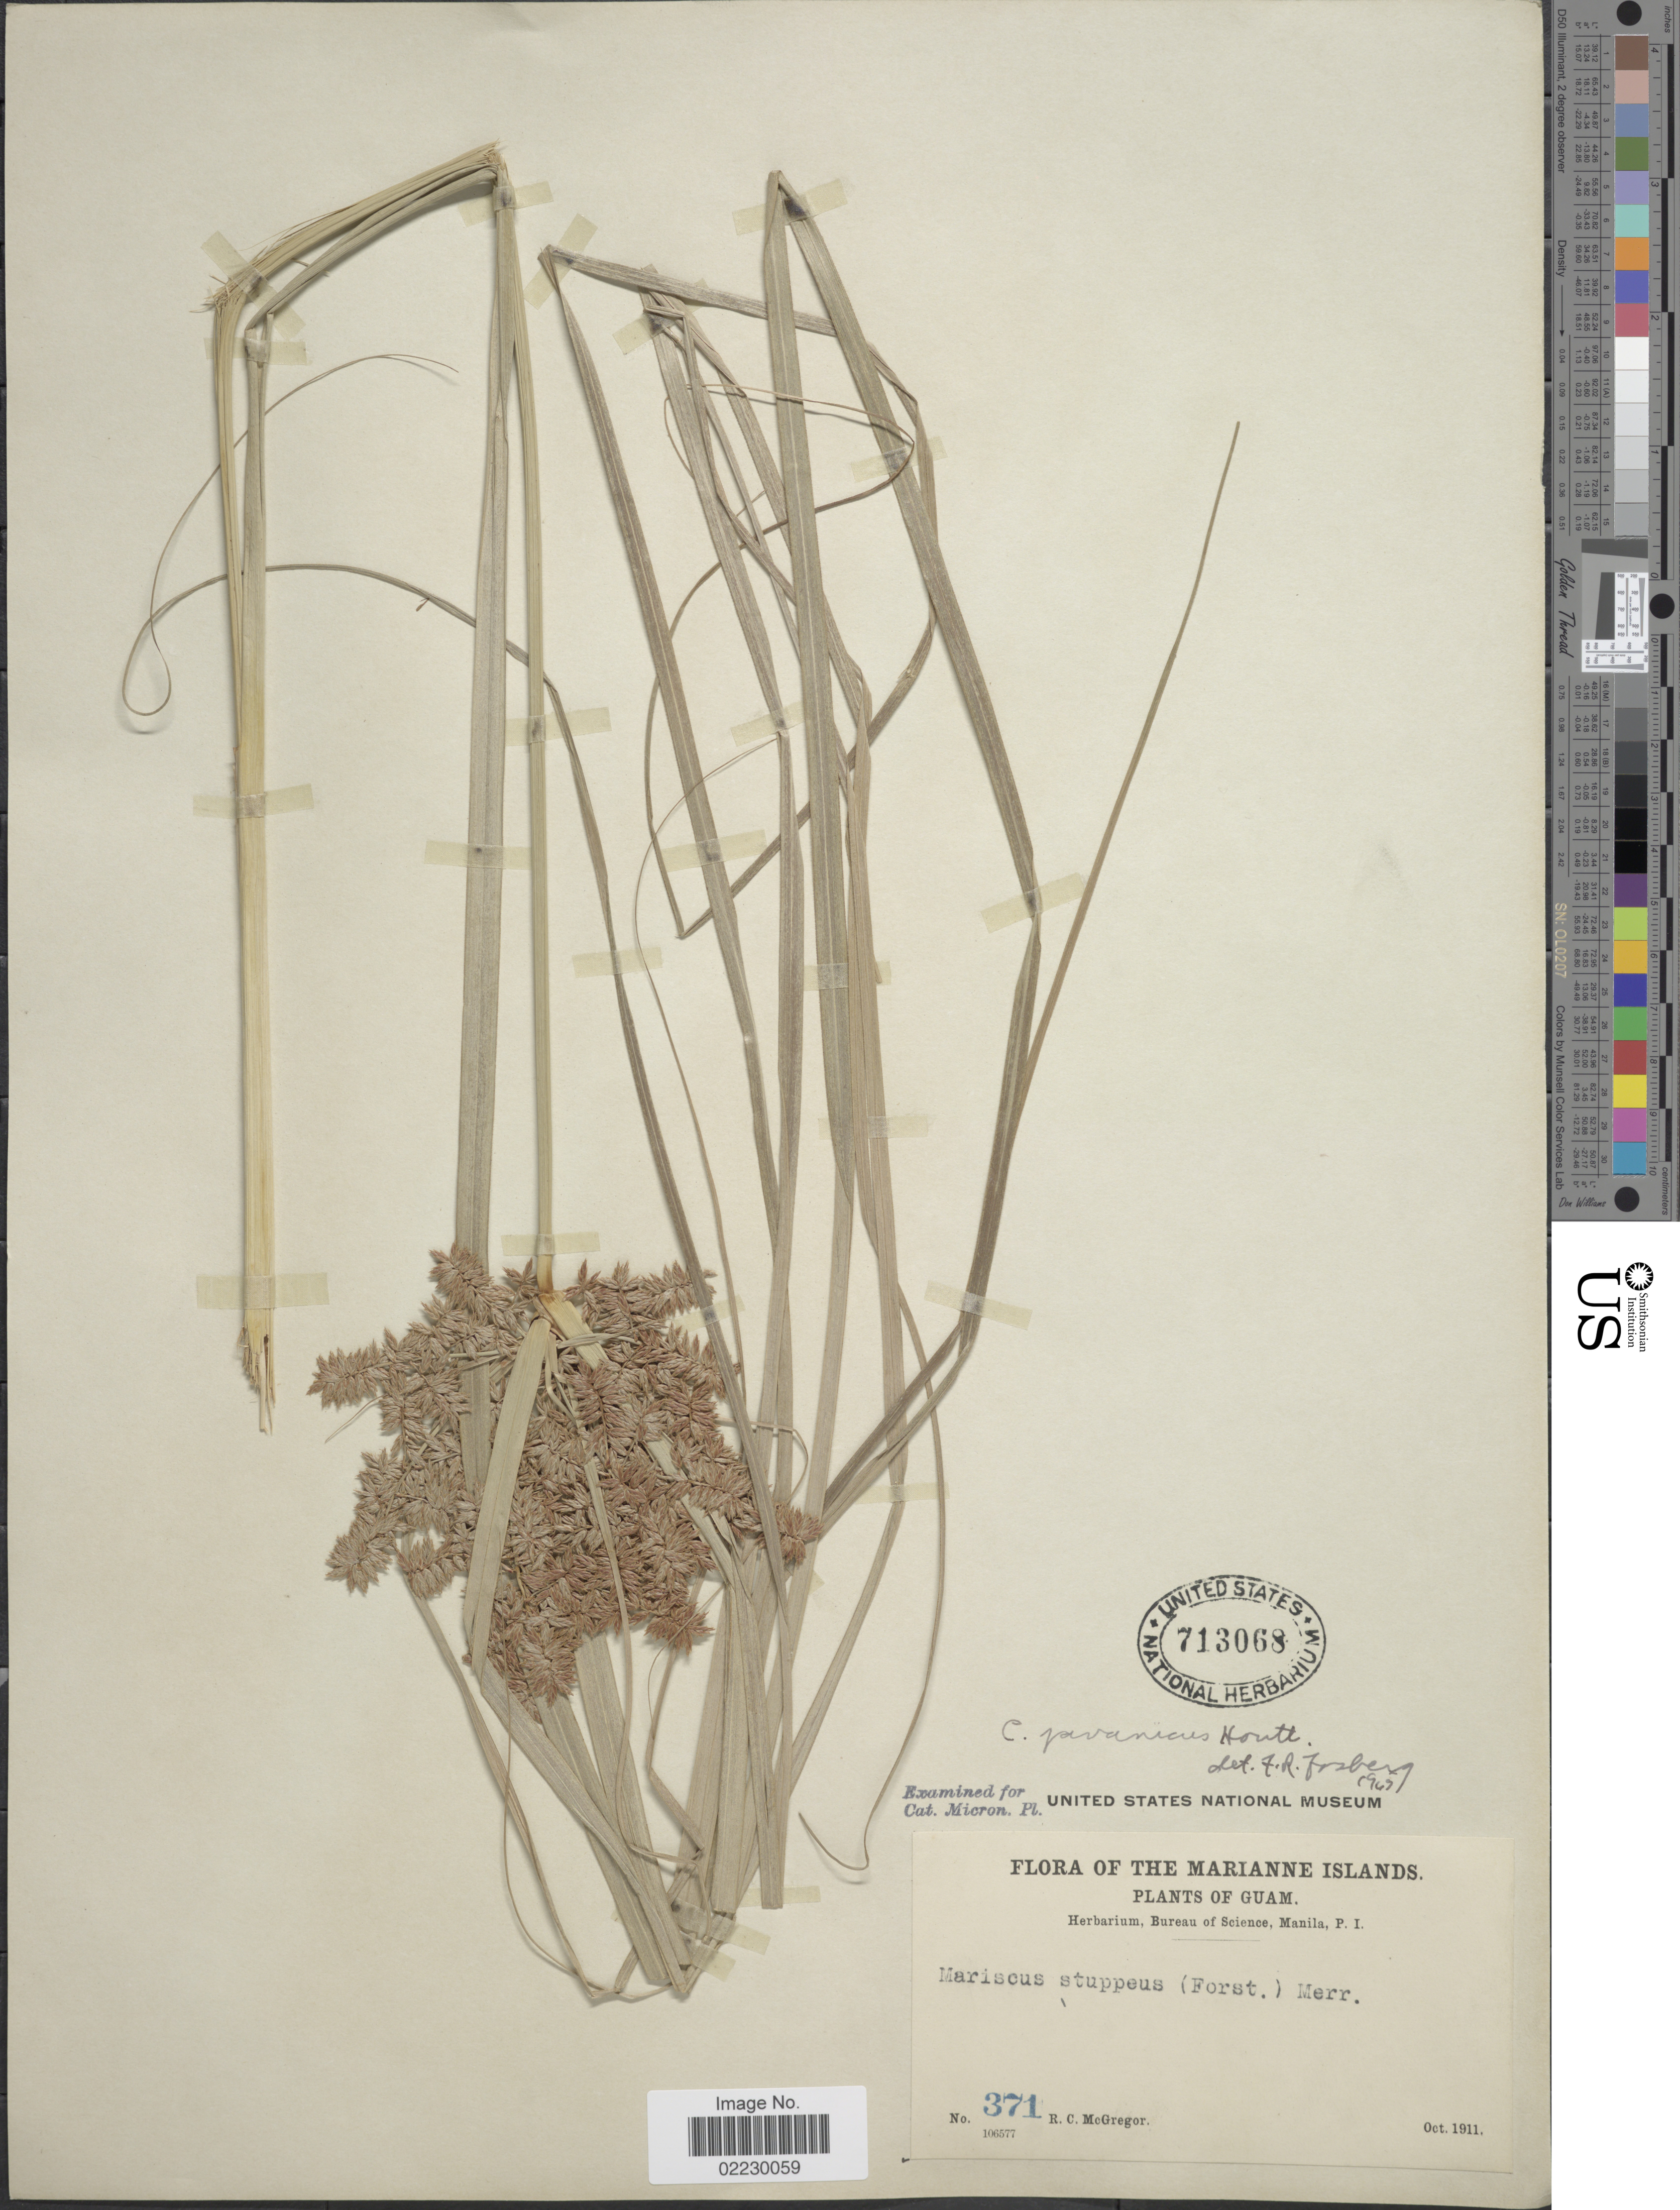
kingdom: Plantae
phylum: Tracheophyta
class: Liliopsida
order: Poales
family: Cyperaceae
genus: Cyperus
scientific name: Cyperus javanicus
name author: Houtt.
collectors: R. C. McGregor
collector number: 371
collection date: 1911-10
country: Guam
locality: The Marianne Islands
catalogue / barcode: US 713068